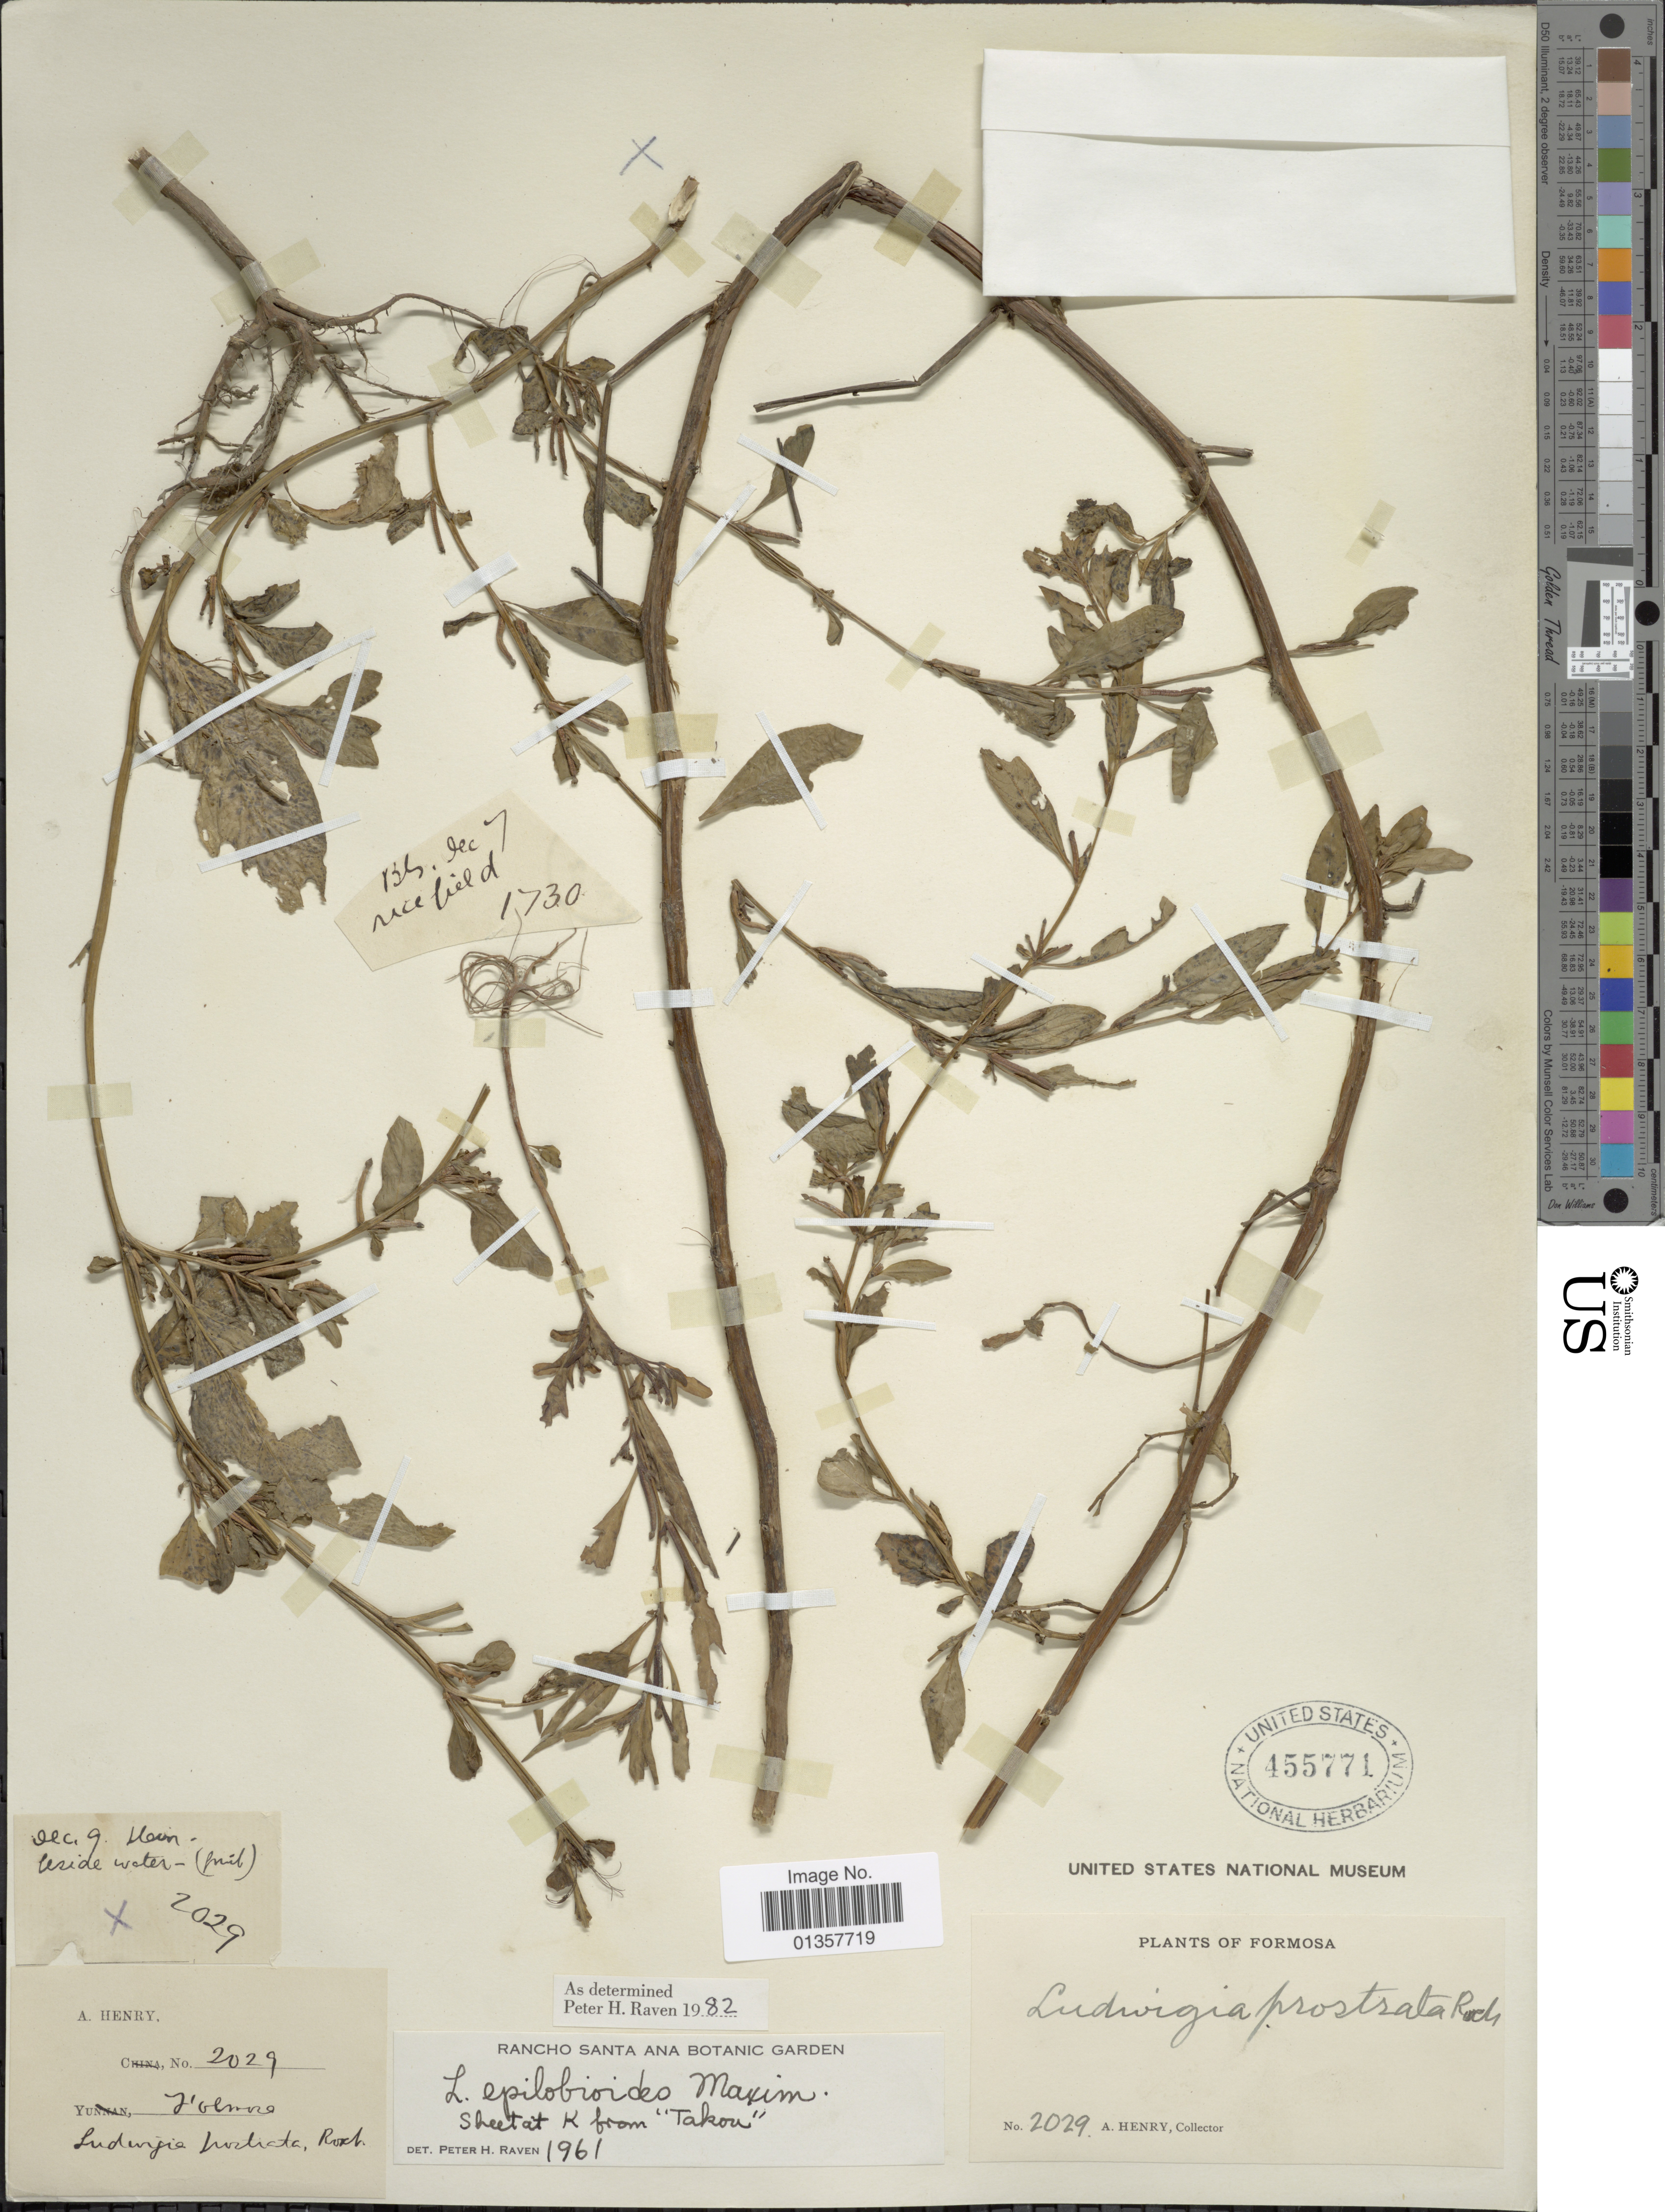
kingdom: Plantae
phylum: Tracheophyta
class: Magnoliopsida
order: Myrtales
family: Onagraceae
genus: Ludwigia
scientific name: Ludwigia epilobioides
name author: Maxim.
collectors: A. Henry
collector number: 2029/ 1730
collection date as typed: Transcribed d/m/y: /12/9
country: Taiwan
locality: Formosa. 1730 - Bankinsing.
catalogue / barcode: US 455771